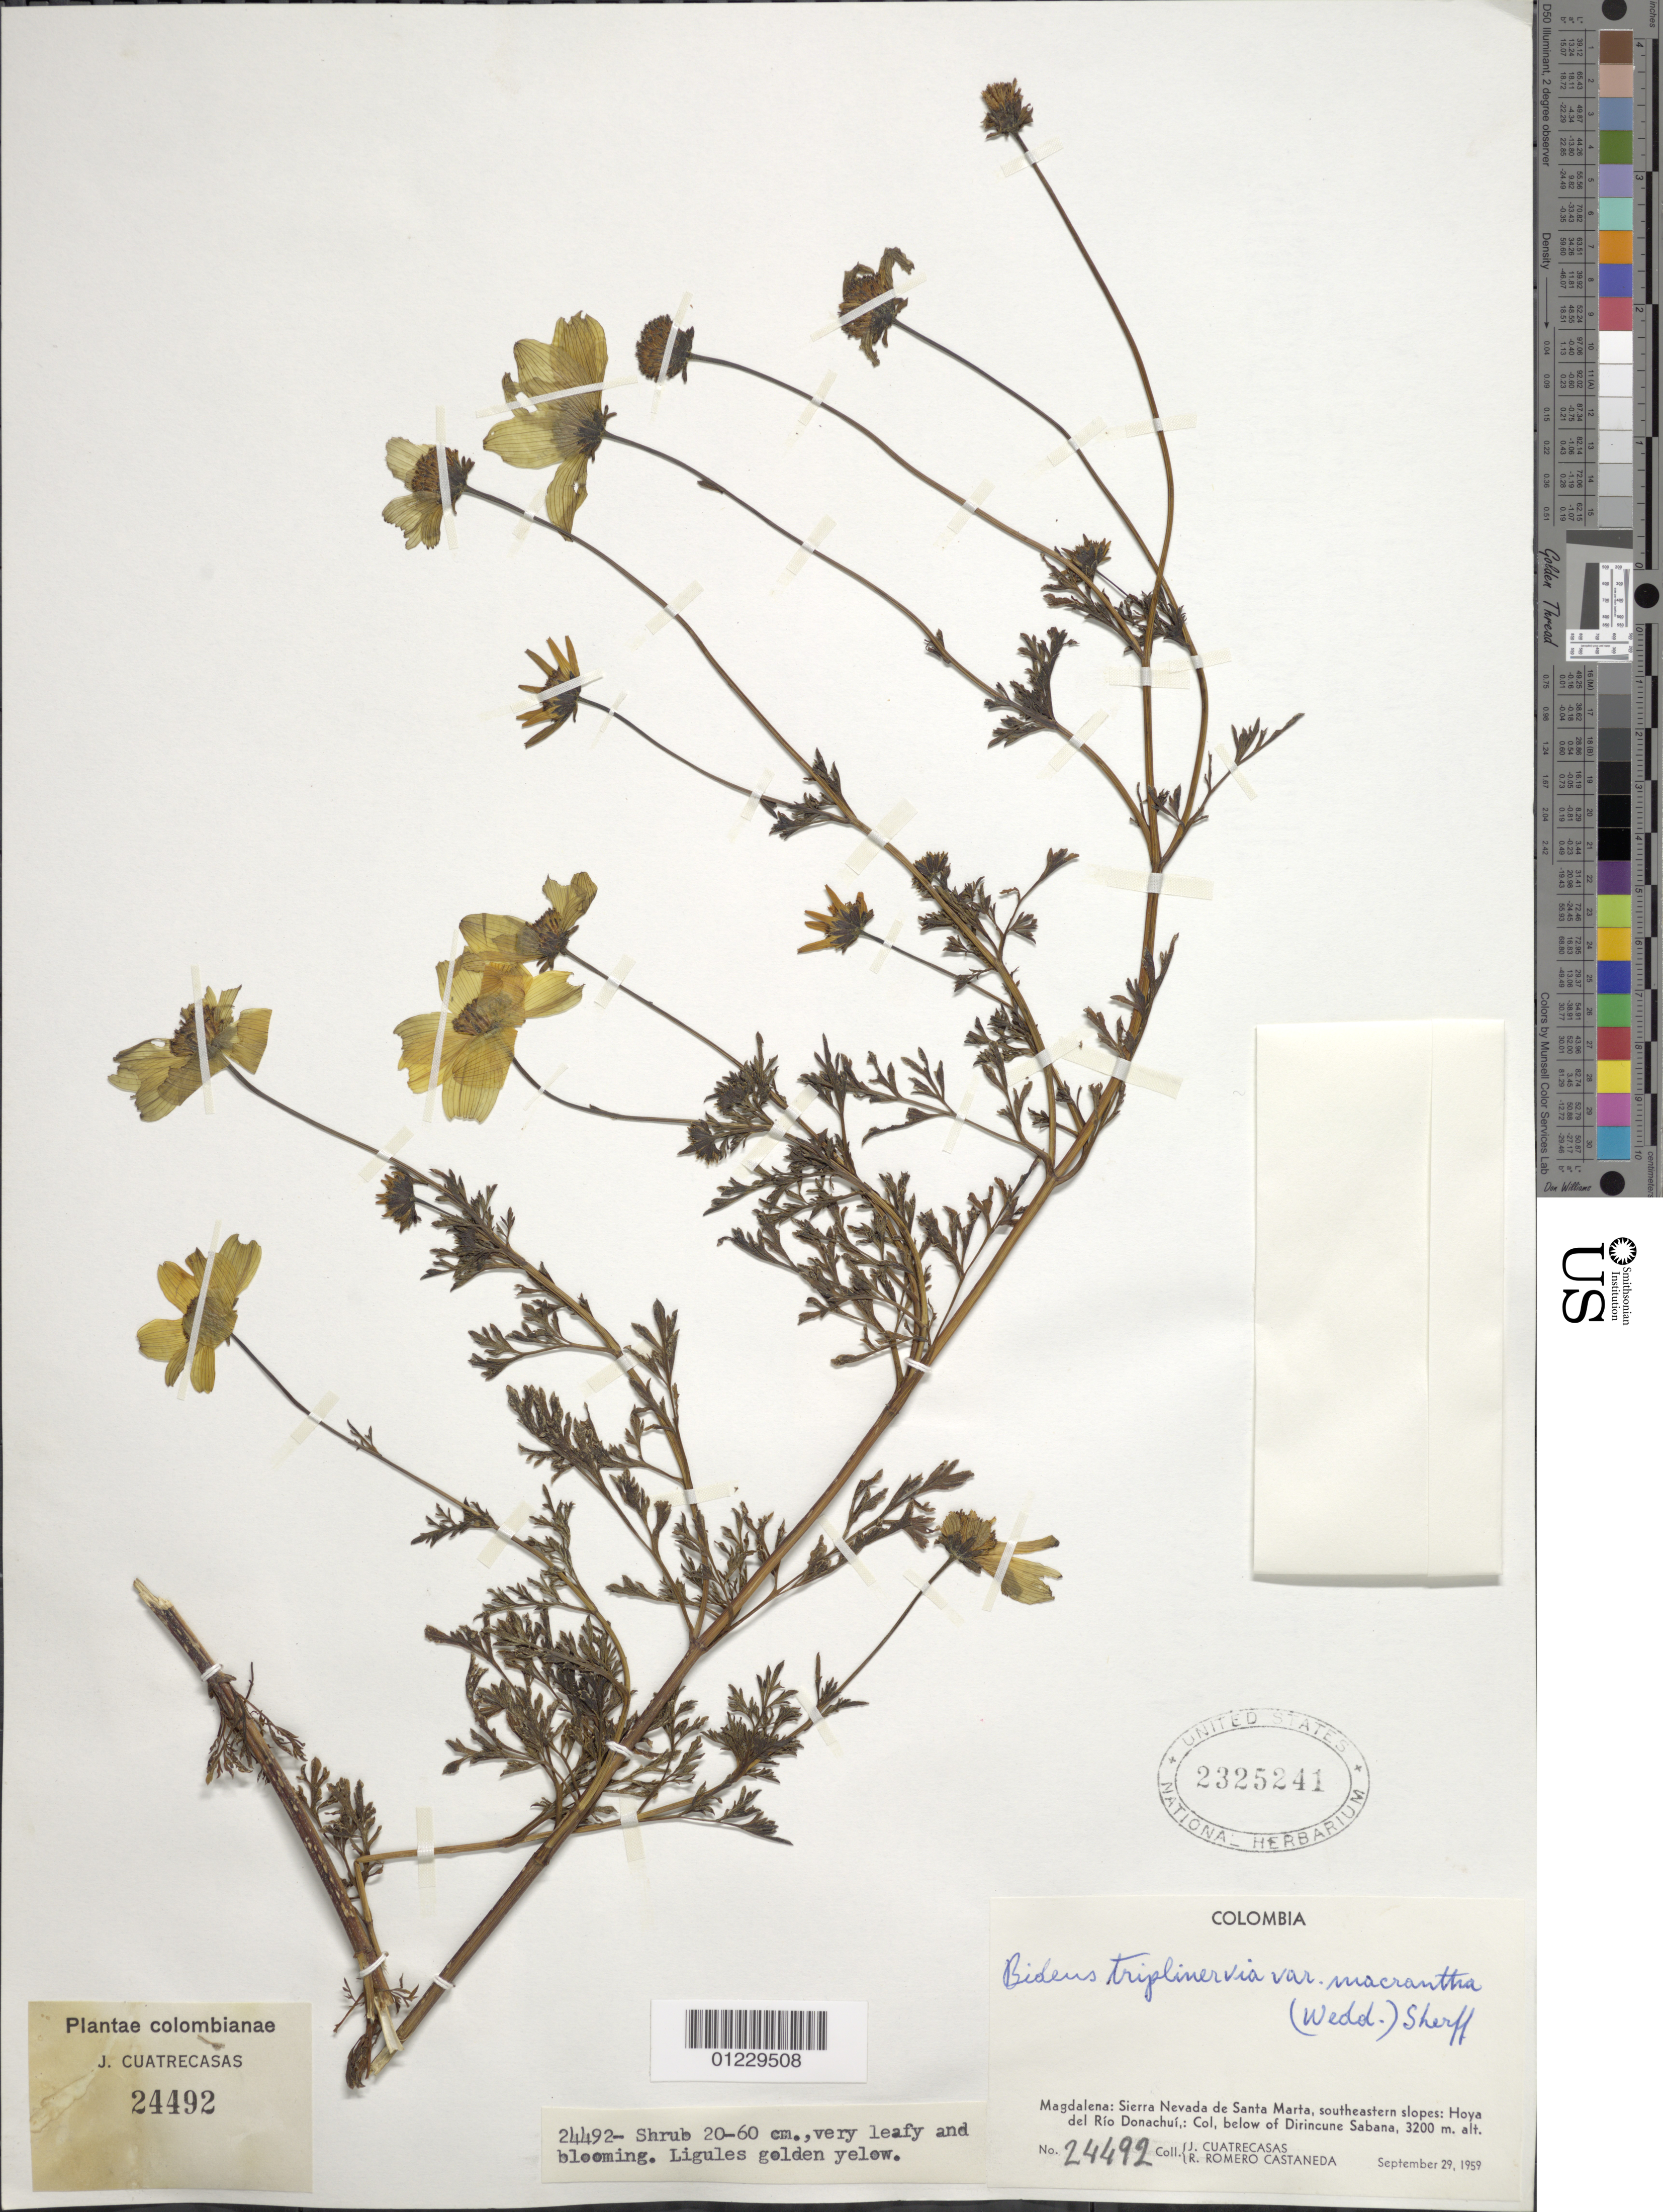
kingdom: Plantae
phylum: Tracheophyta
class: Magnoliopsida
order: Asterales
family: Asteraceae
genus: Bidens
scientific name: Bidens triplinervia var. macrantha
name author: (Wedd.) Sherff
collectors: J. Cuatrecasas & R. Romero Castañeda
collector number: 24492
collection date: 1959-09-29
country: Colombia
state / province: Magdalena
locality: Sierra Nevada de Santa Marta, southeastern slopes: Hoya del Rio Donachui,: Col, below of Diricune Sabana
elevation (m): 3200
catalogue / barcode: US 2325241